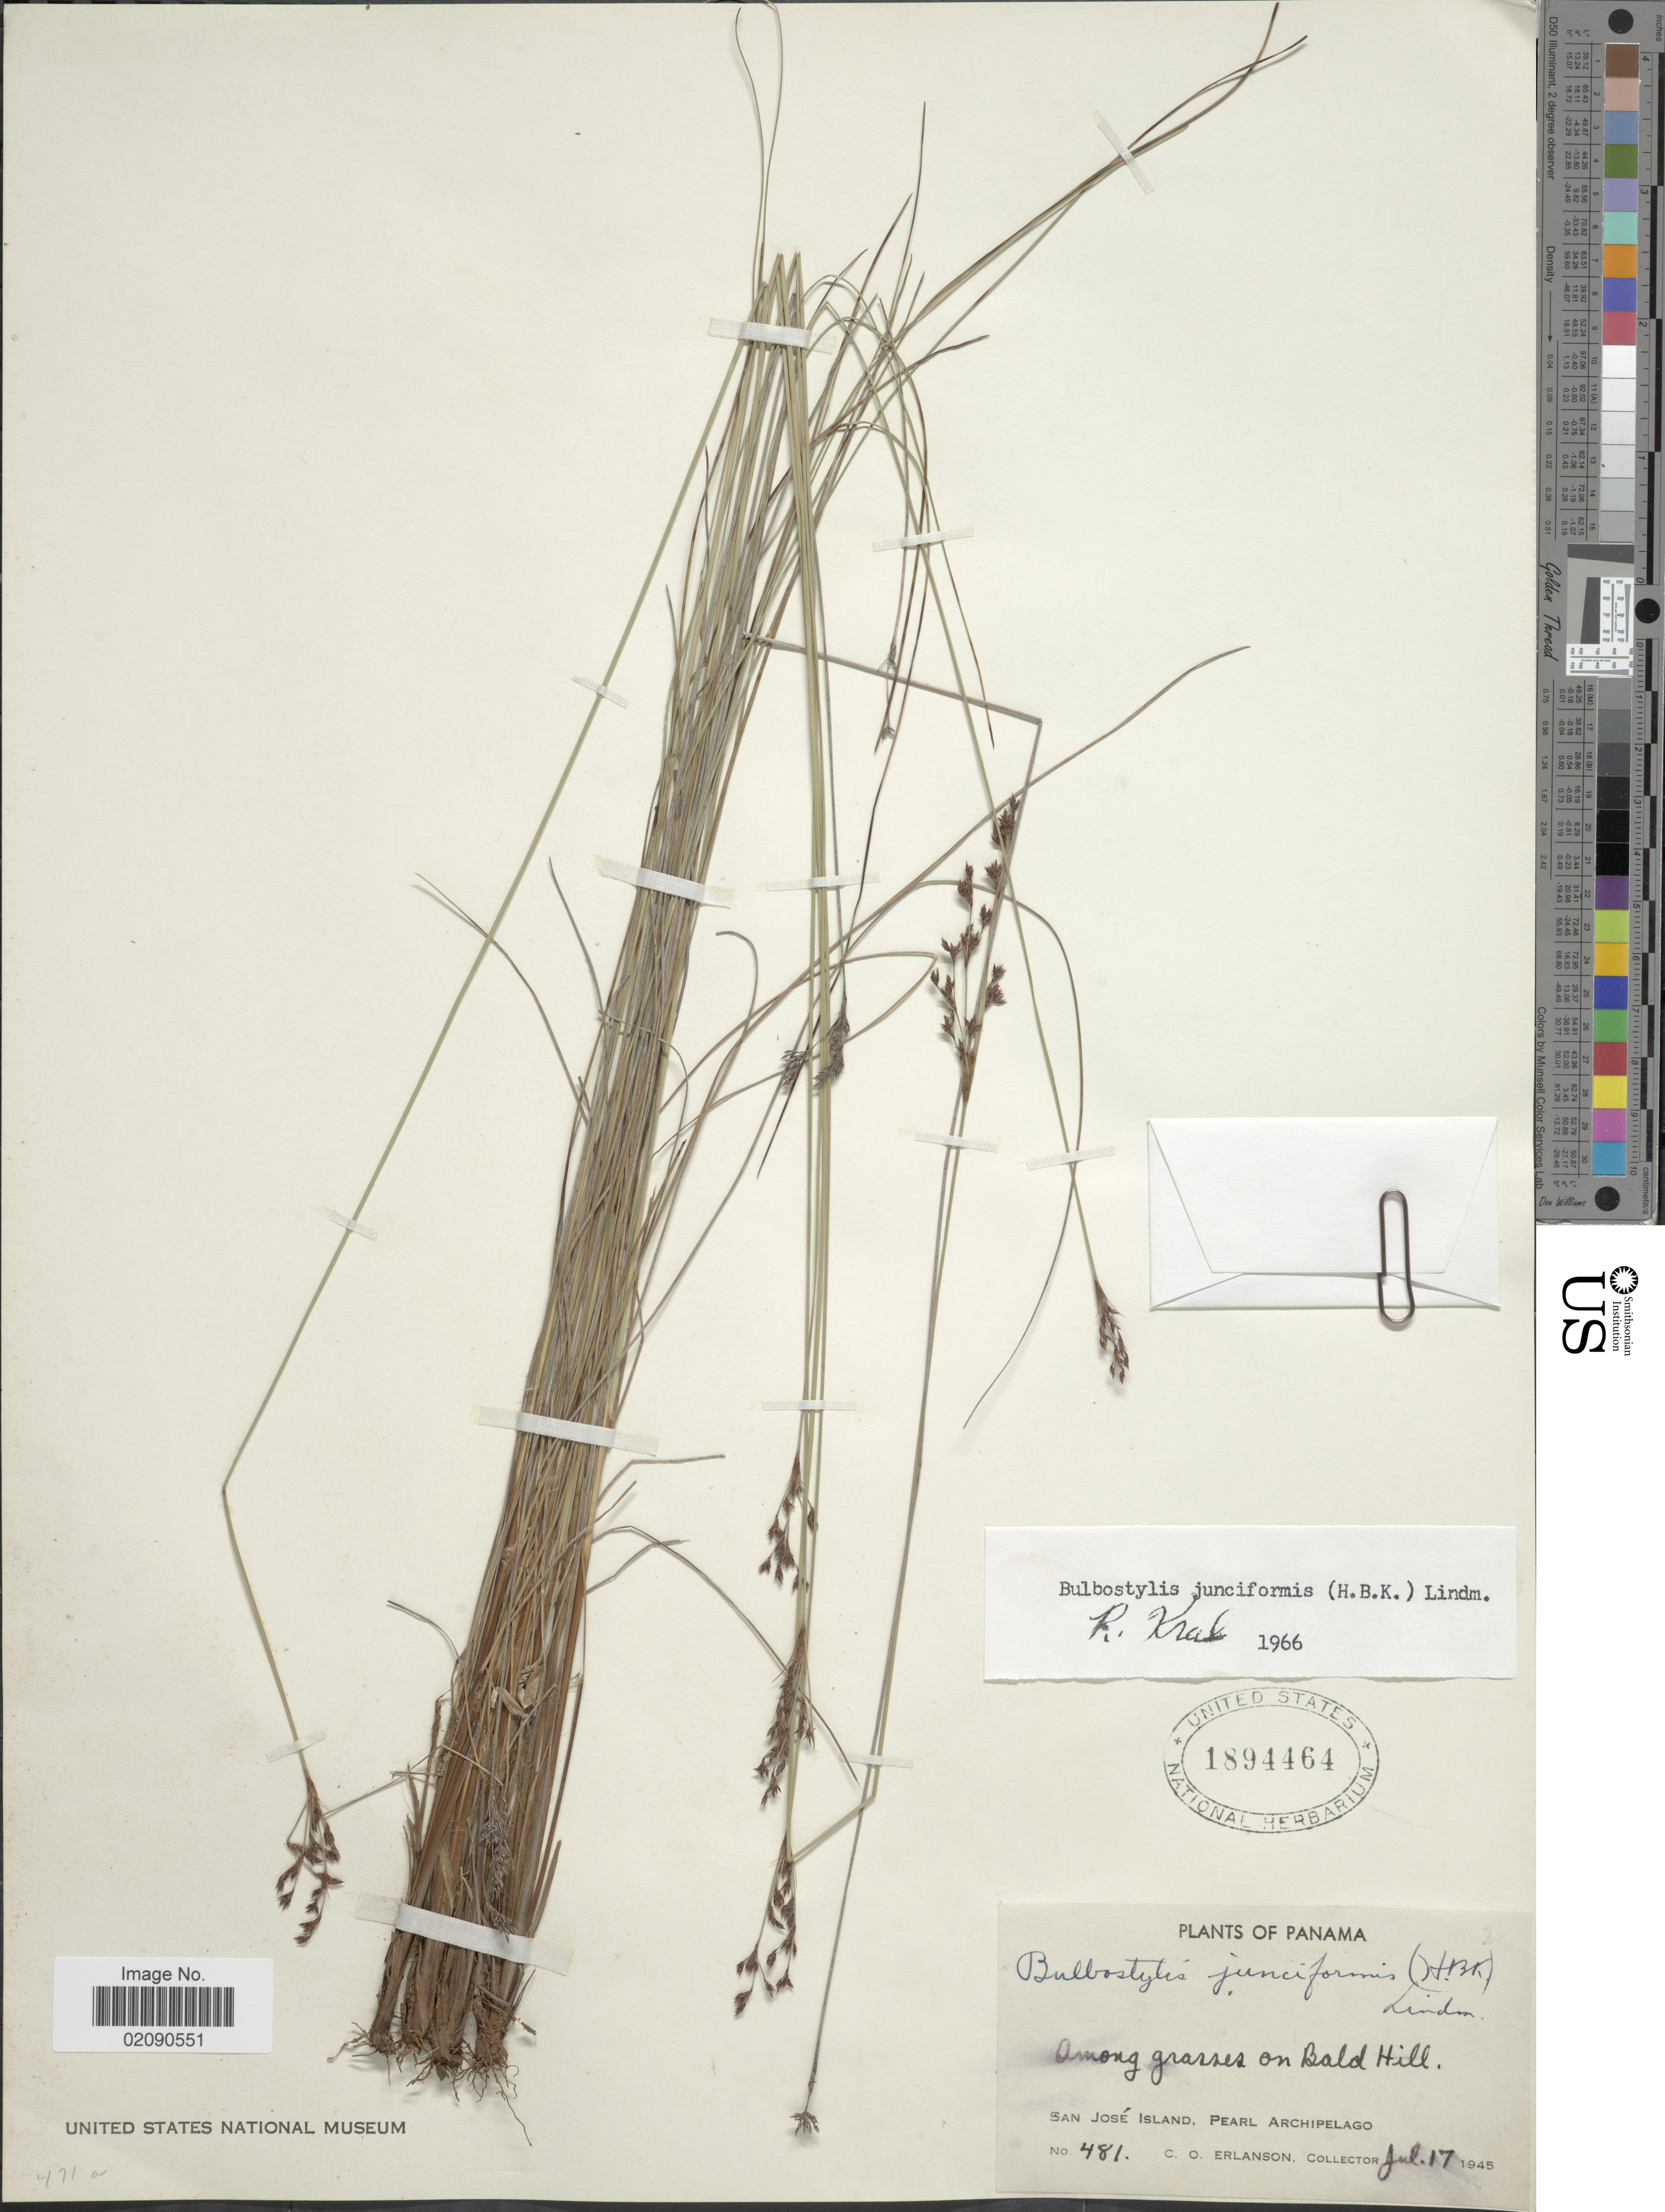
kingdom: Plantae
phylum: Tracheophyta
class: Liliopsida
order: Poales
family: Cyperaceae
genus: Bulbostylis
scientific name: Bulbostylis junciformis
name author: (Kunth) C.B. Clarke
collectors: C. O. Erlanson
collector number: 481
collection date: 1945-07-17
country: Panama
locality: Among grasses on Bald Hill, San José Island, Paerl Archipelago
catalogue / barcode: US 1894464